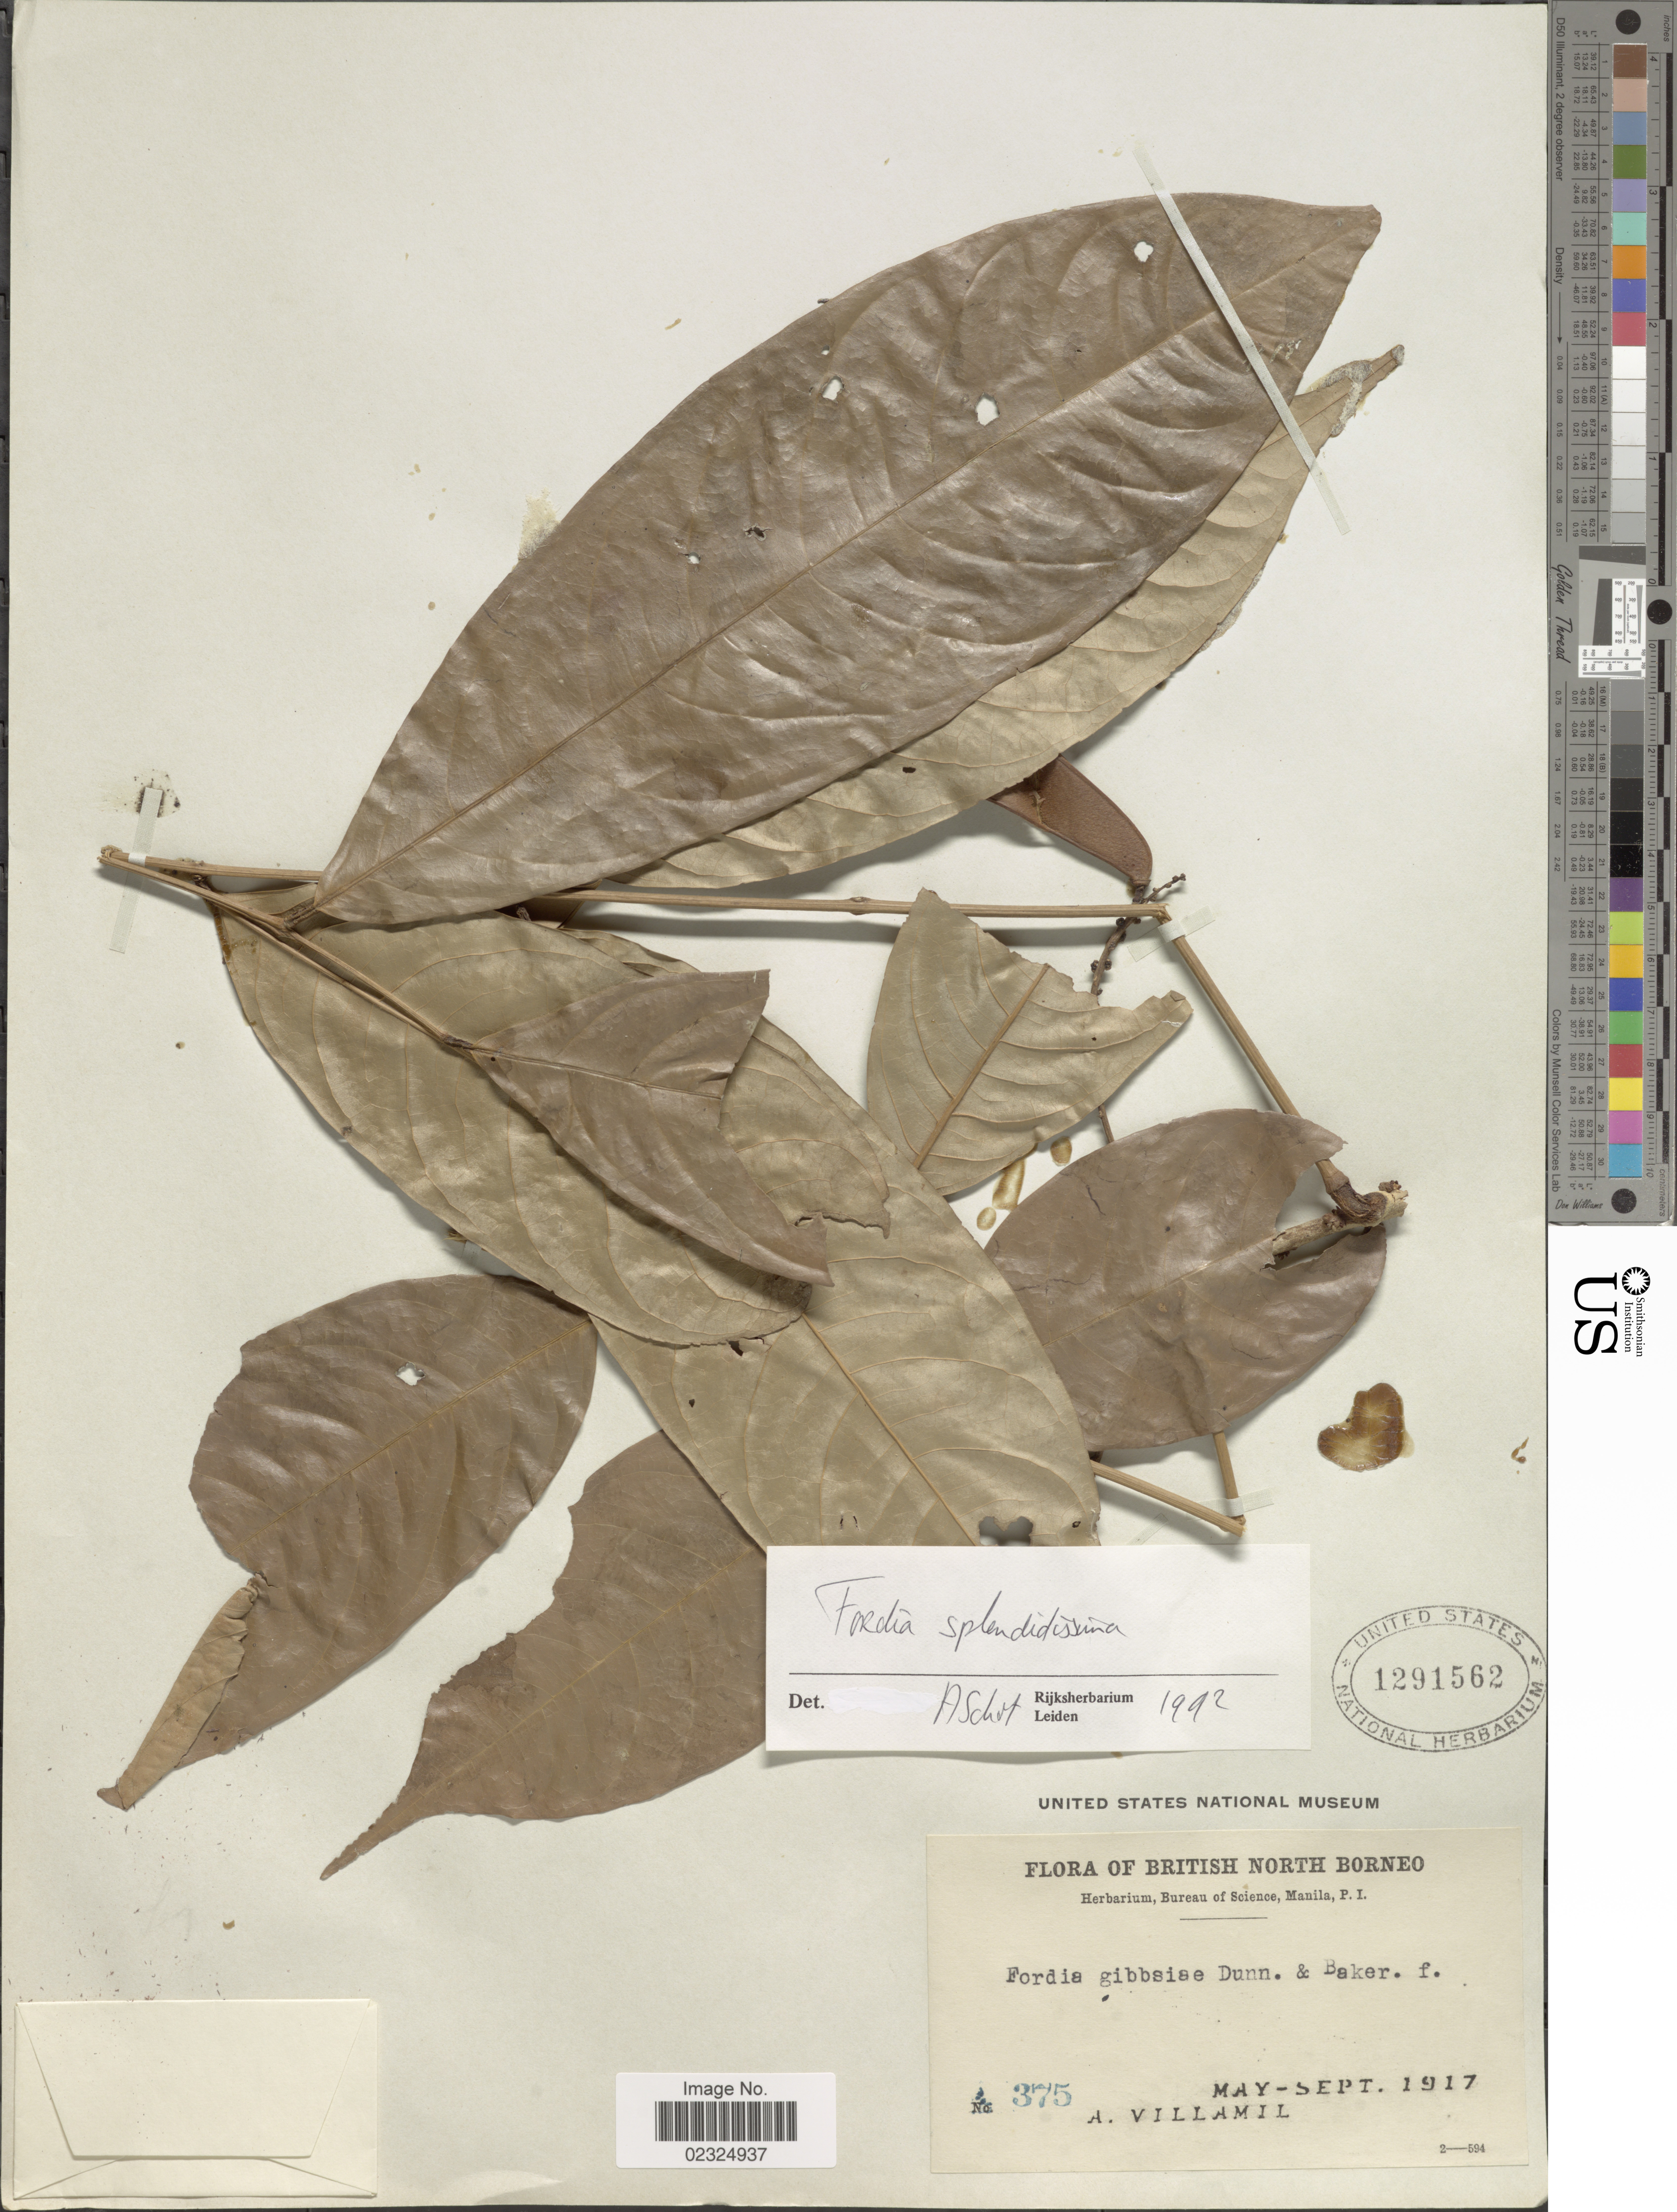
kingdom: Plantae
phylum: Tracheophyta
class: Magnoliopsida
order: Fabales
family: Fabaceae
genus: Fordia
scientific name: Fordia splendidissima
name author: (Blume ex Miq.) Buysen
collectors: A. Villamil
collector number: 375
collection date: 1917-05/1917-09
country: Malaysia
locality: British North Borneo.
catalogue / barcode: US 1291562